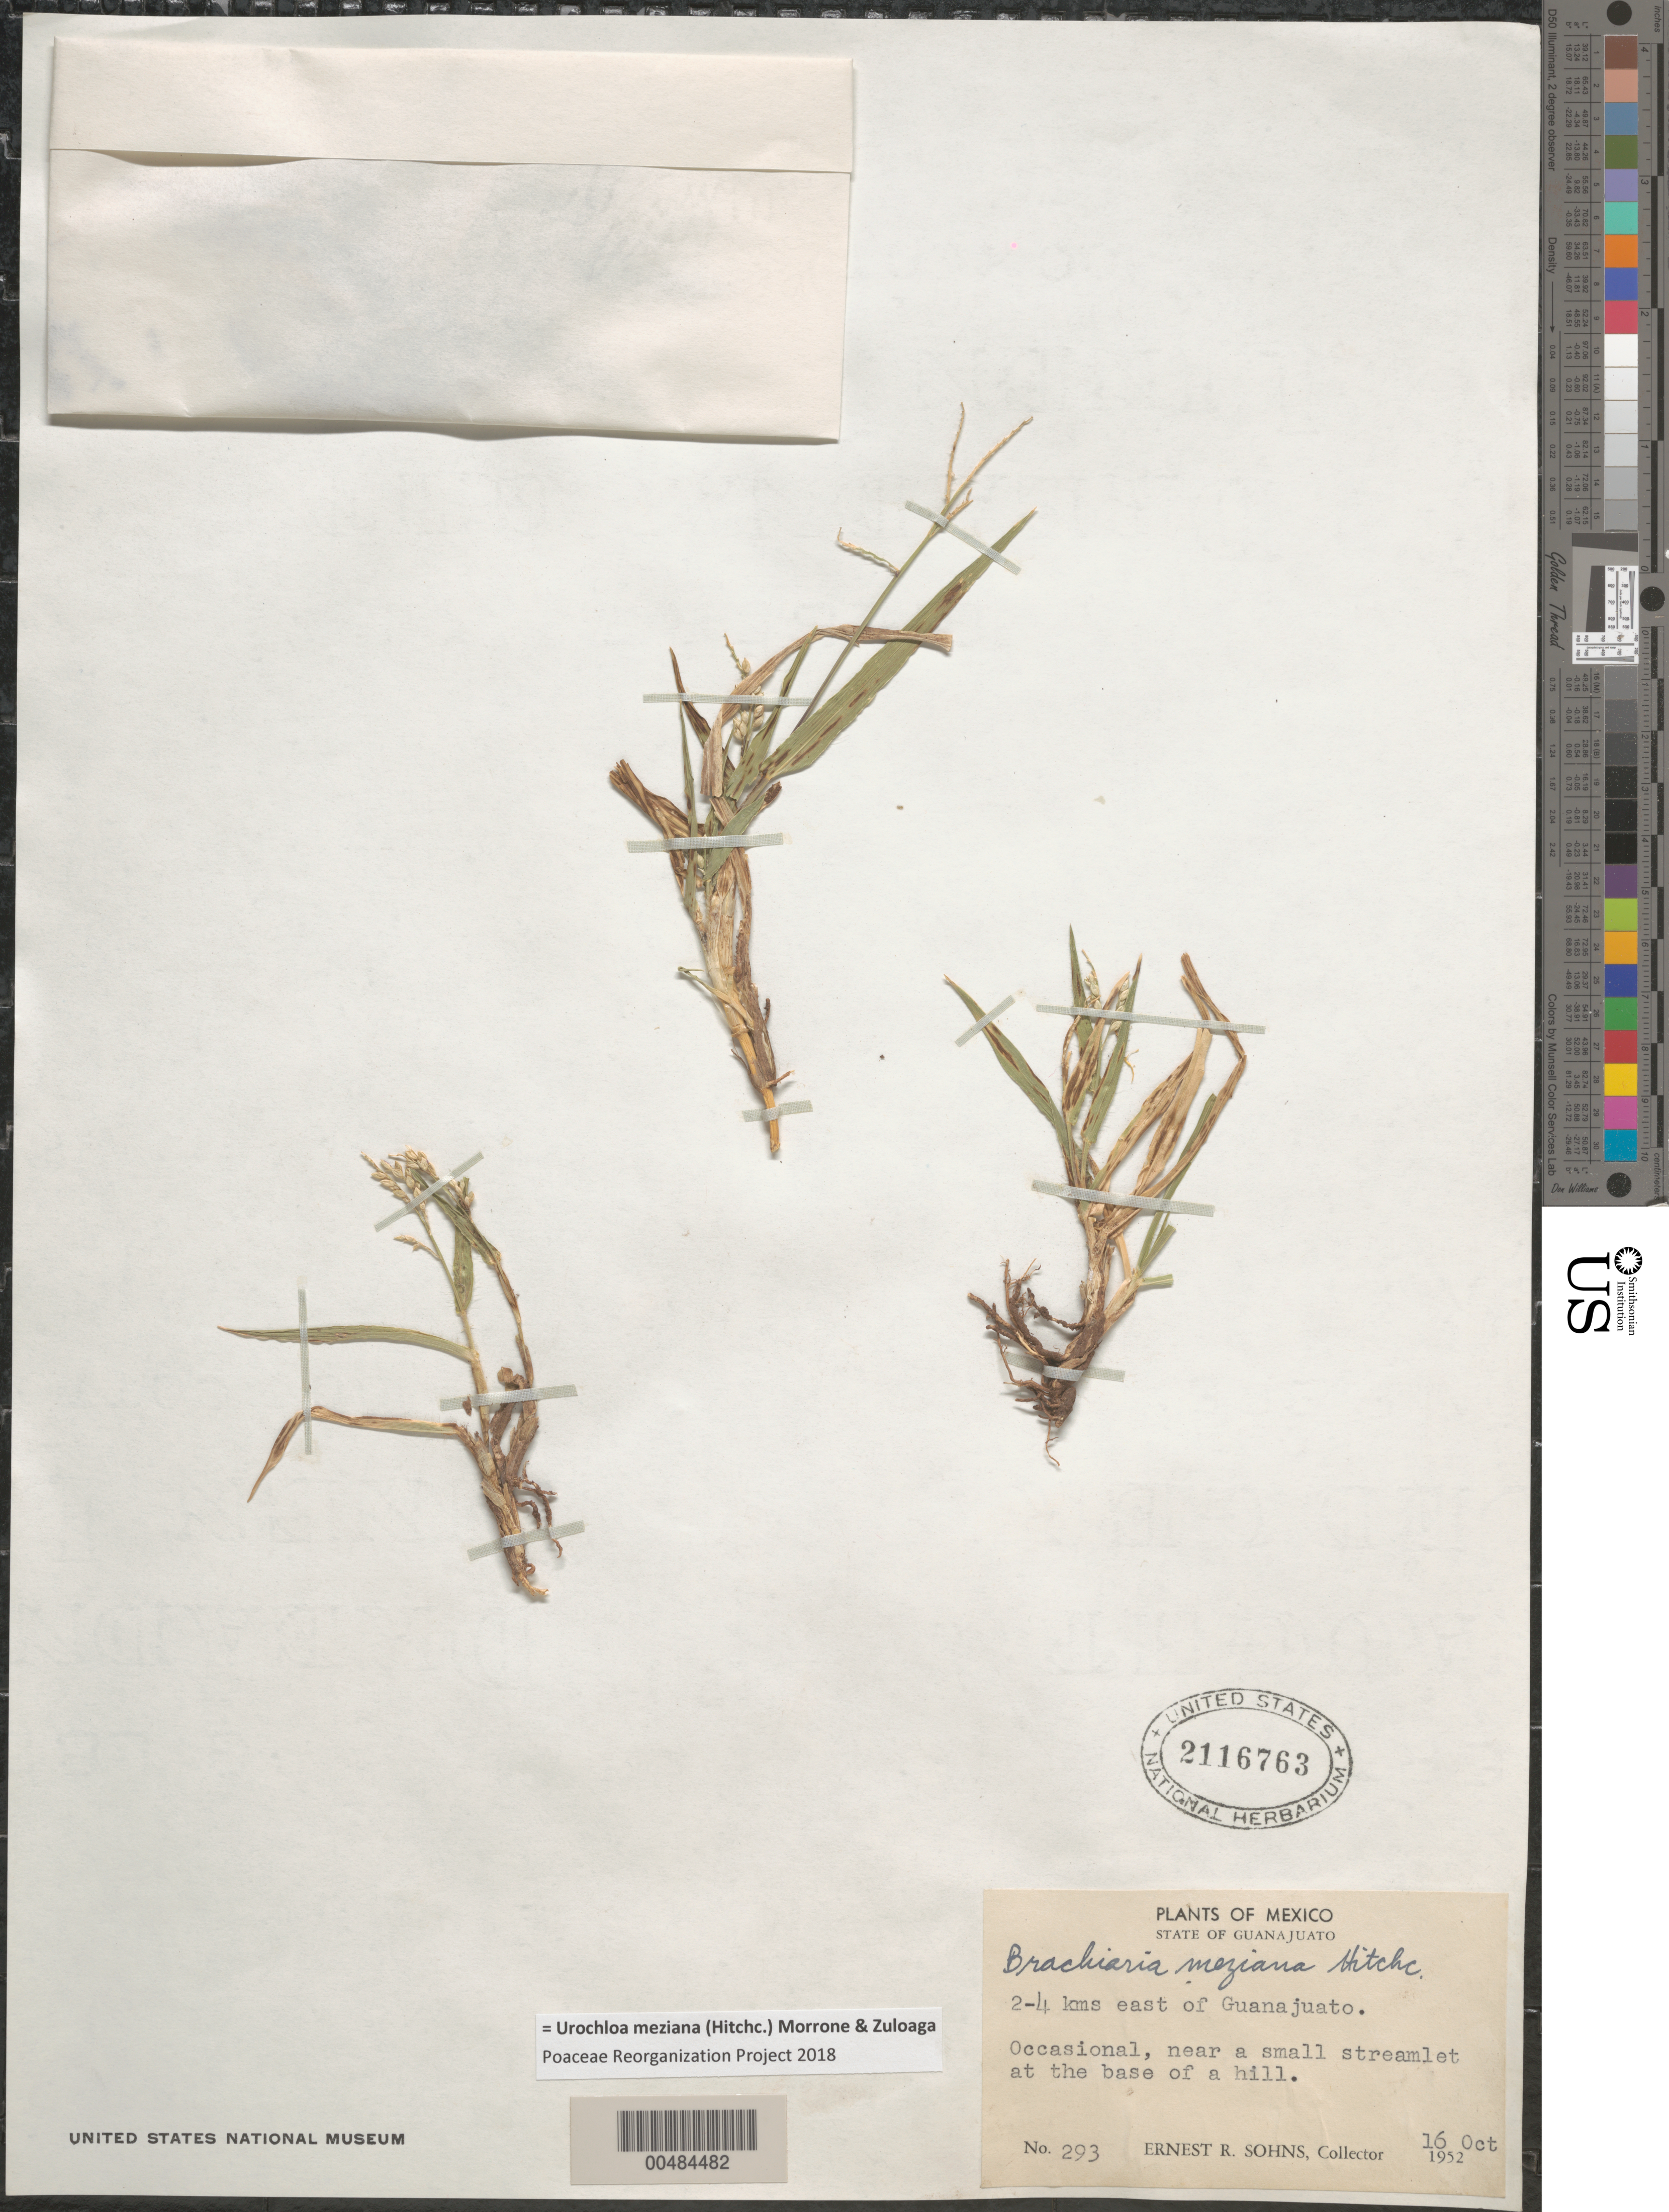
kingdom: Plantae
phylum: Tracheophyta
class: Liliopsida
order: Poales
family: Poaceae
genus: Brachiaria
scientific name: Brachiaria meziana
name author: Hitchc.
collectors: E. R. Sohns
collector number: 293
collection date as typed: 16 Oct 1952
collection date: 1952-10-16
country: Mexico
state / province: Guanajuato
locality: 2-4 km E of Guanajuato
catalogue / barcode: US 2116763